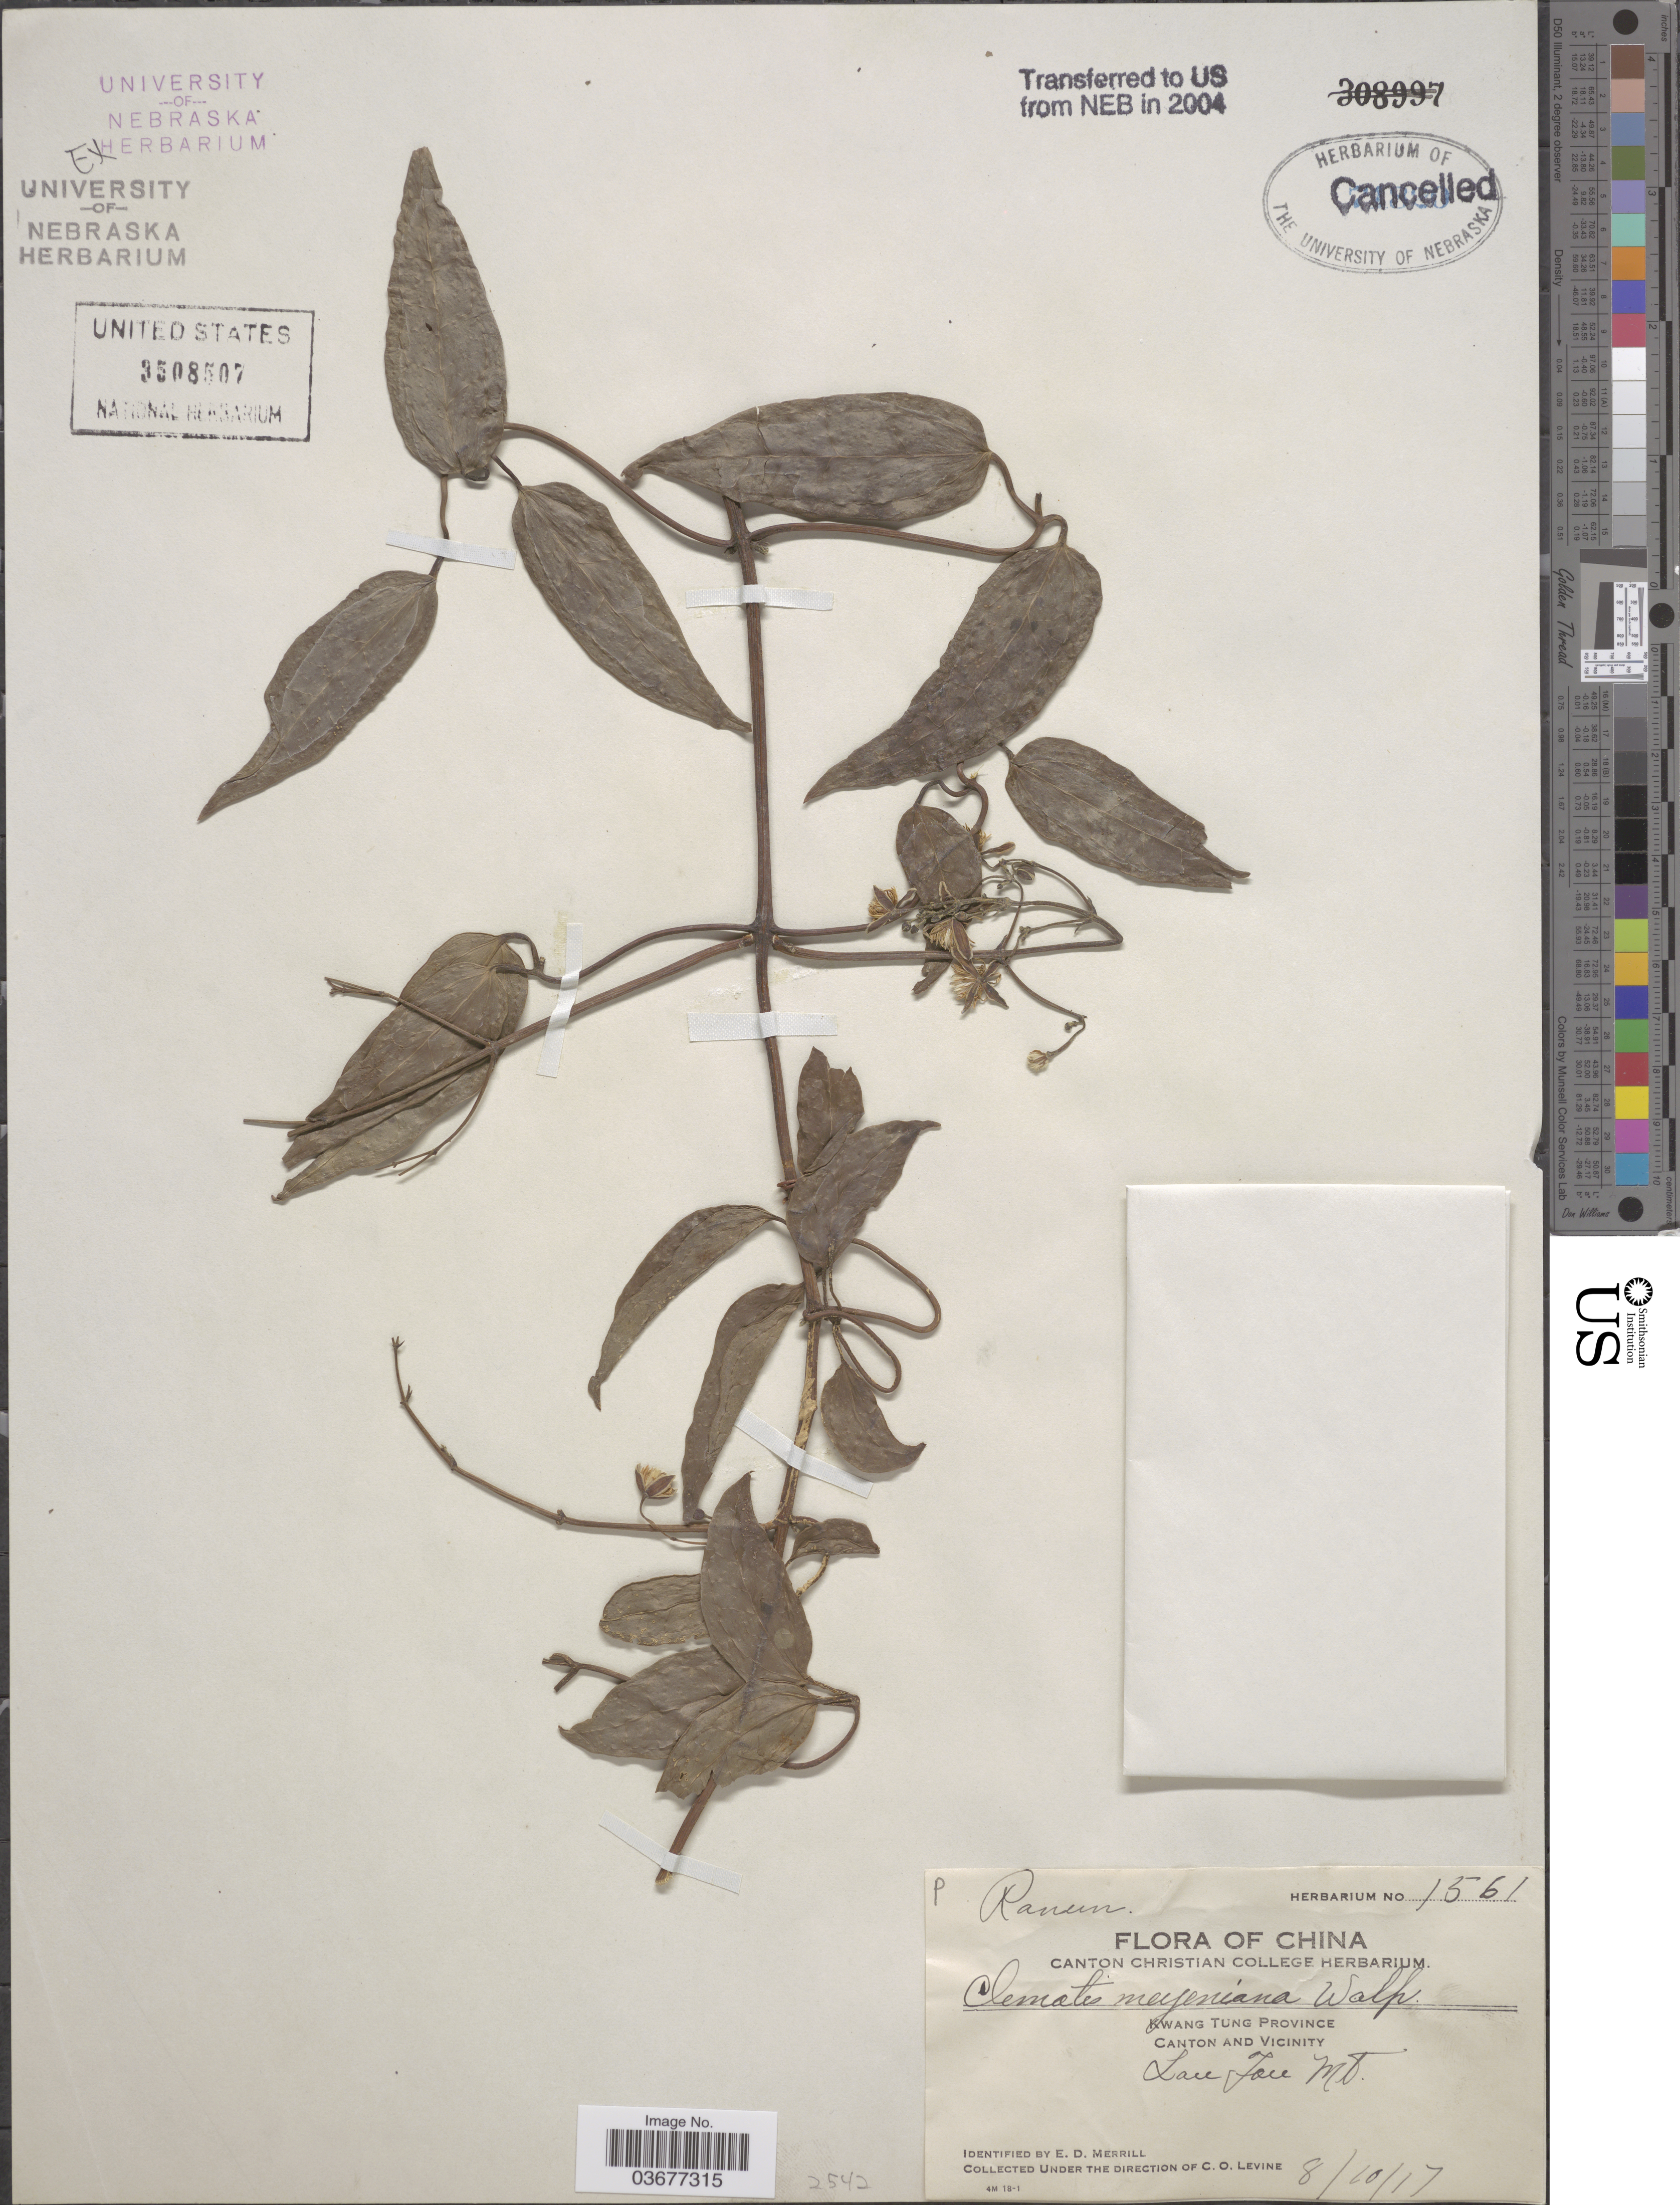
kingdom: Plantae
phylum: Tracheophyta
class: Magnoliopsida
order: Ranunculales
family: Ranunculaceae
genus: Clematis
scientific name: Clematis meyeniana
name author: Walp.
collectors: C. O. Levine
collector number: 1561?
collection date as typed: Transcribed d/m/y: 8/10/17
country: China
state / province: Guangdong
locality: Kwang Tung Province. Canton and vicinity. Lau Fau Mt.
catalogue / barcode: US 3508507